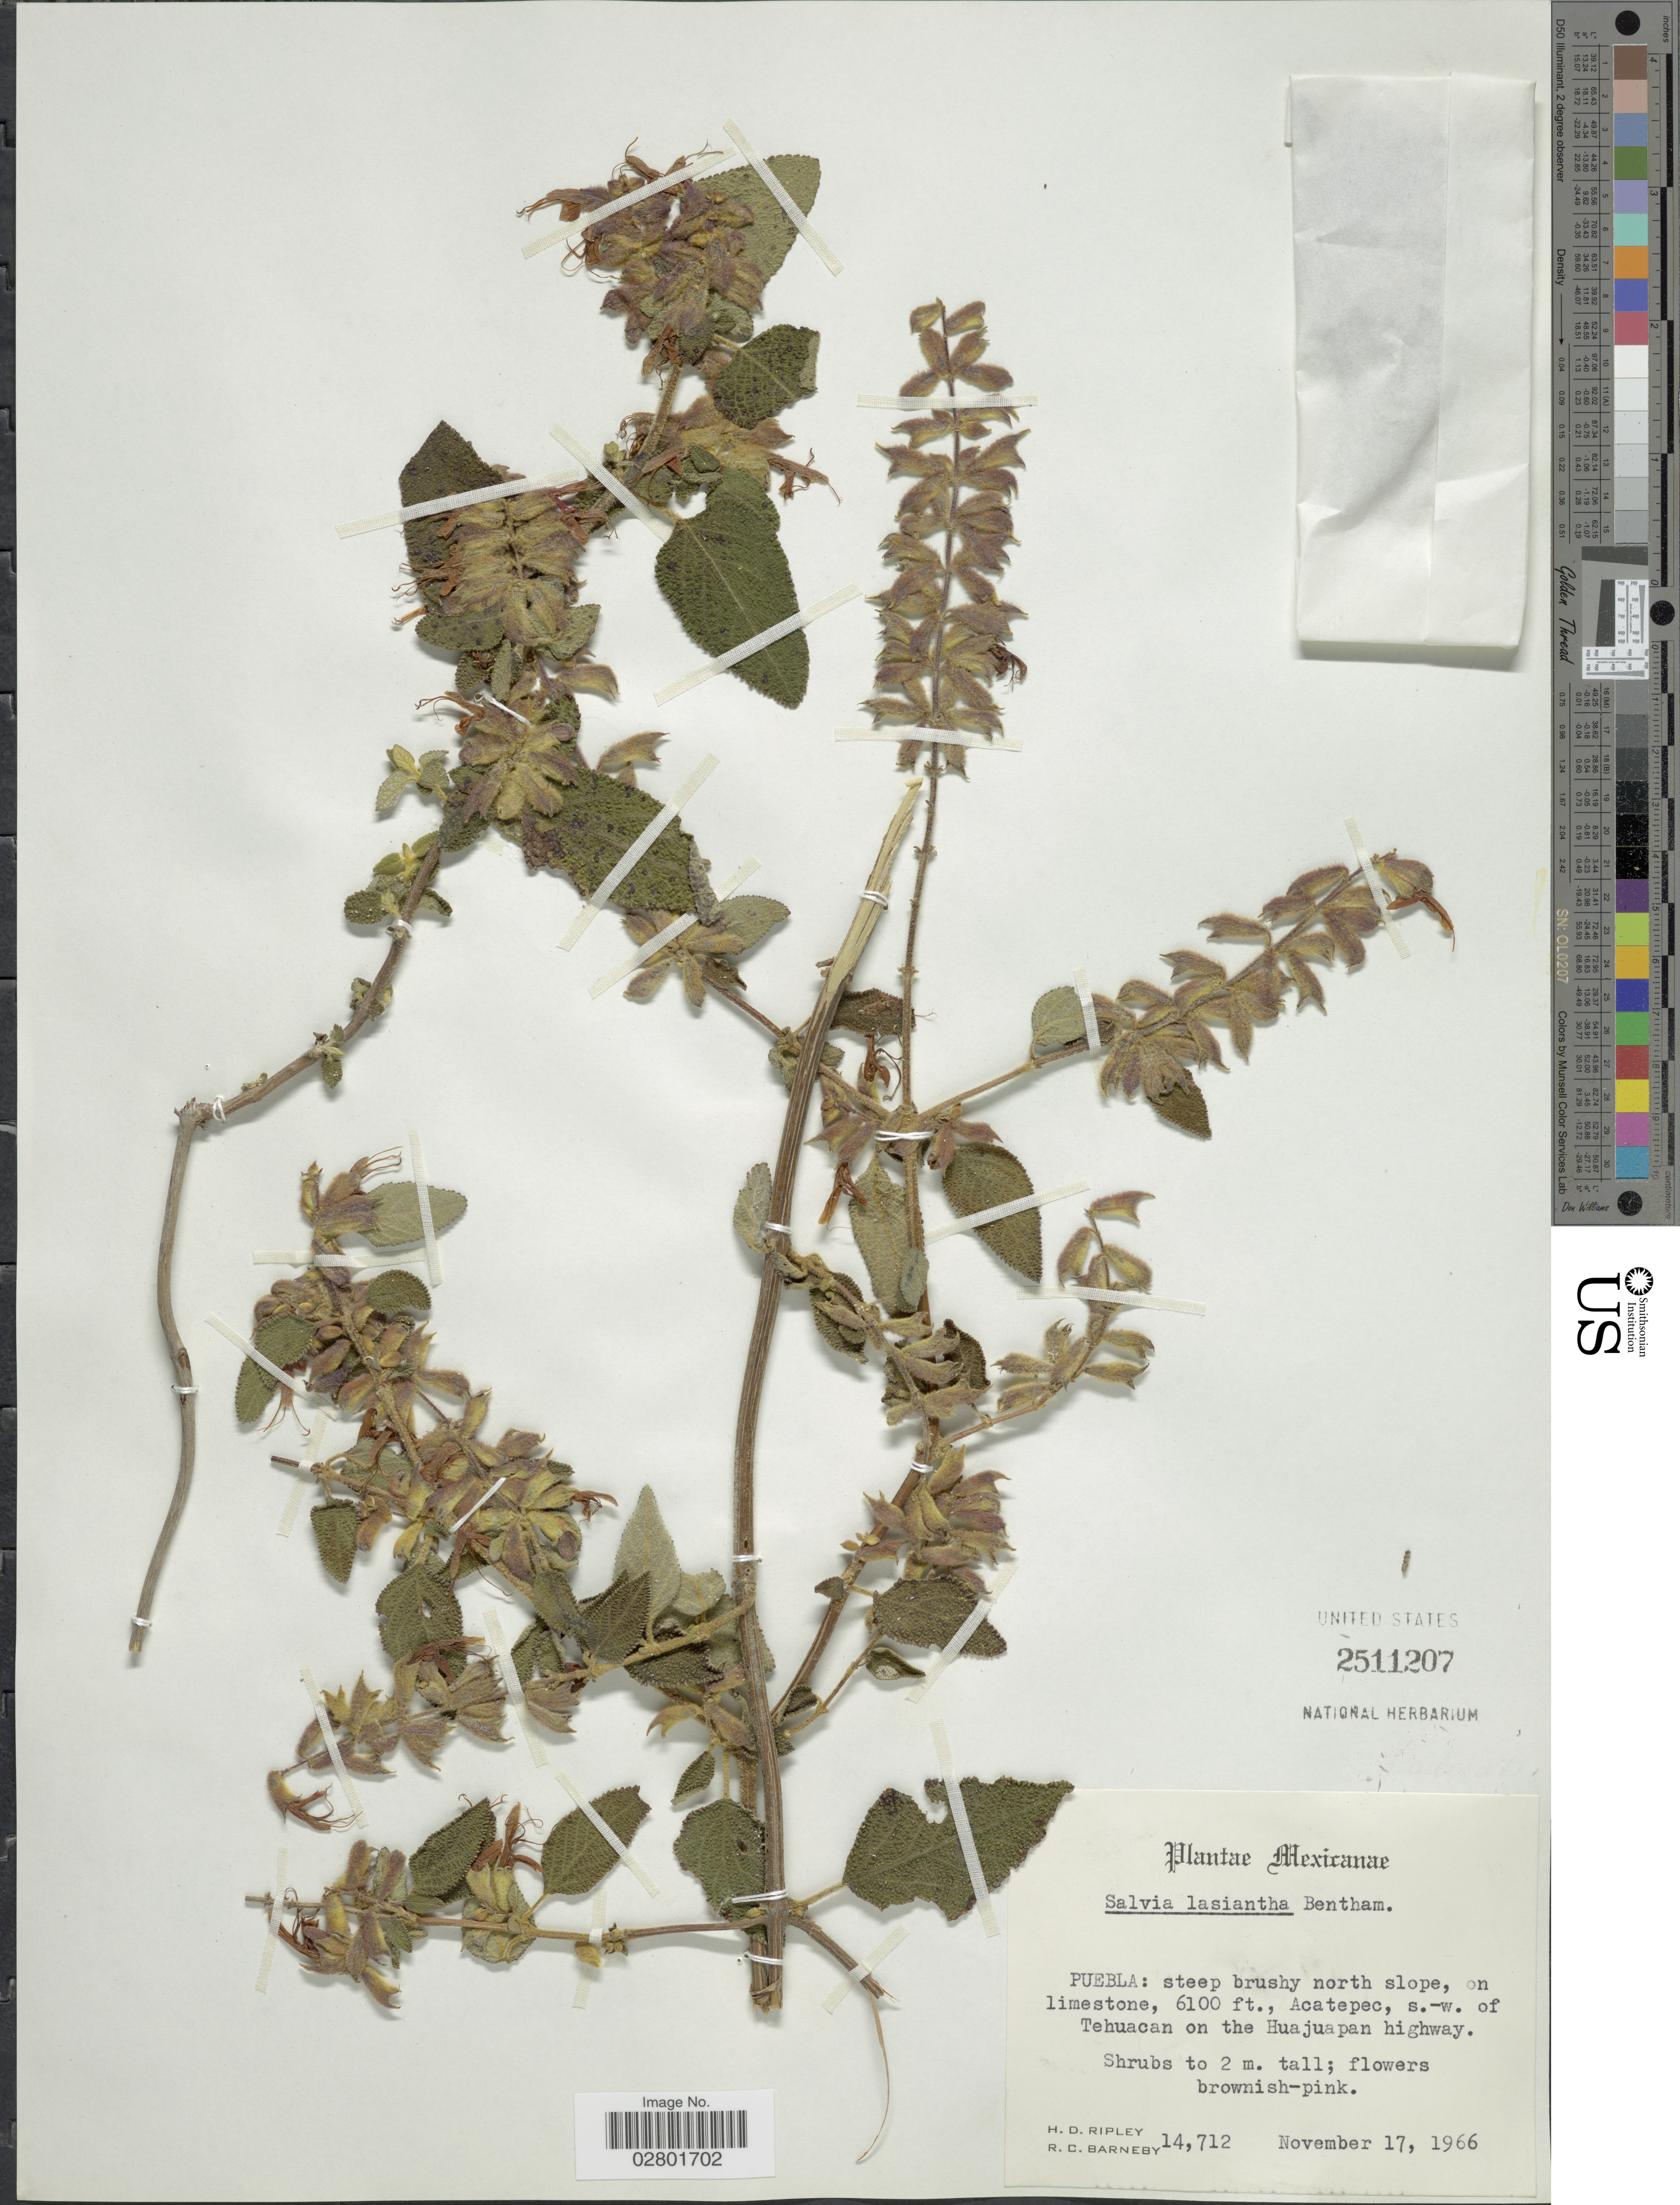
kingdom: Plantae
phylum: Tracheophyta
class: Magnoliopsida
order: Lamiales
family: Lamiaceae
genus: Salvia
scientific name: Salvia lasiantha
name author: Benth.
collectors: H. Ripley & R. C. Barneby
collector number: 14712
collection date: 1966-11-17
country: Mexico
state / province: Puebla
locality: Steep brushy north slope, on limestone, Acatepec, s.-w. of Tehuacan on the Huajuapan highway.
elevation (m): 1859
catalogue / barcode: US 2511207